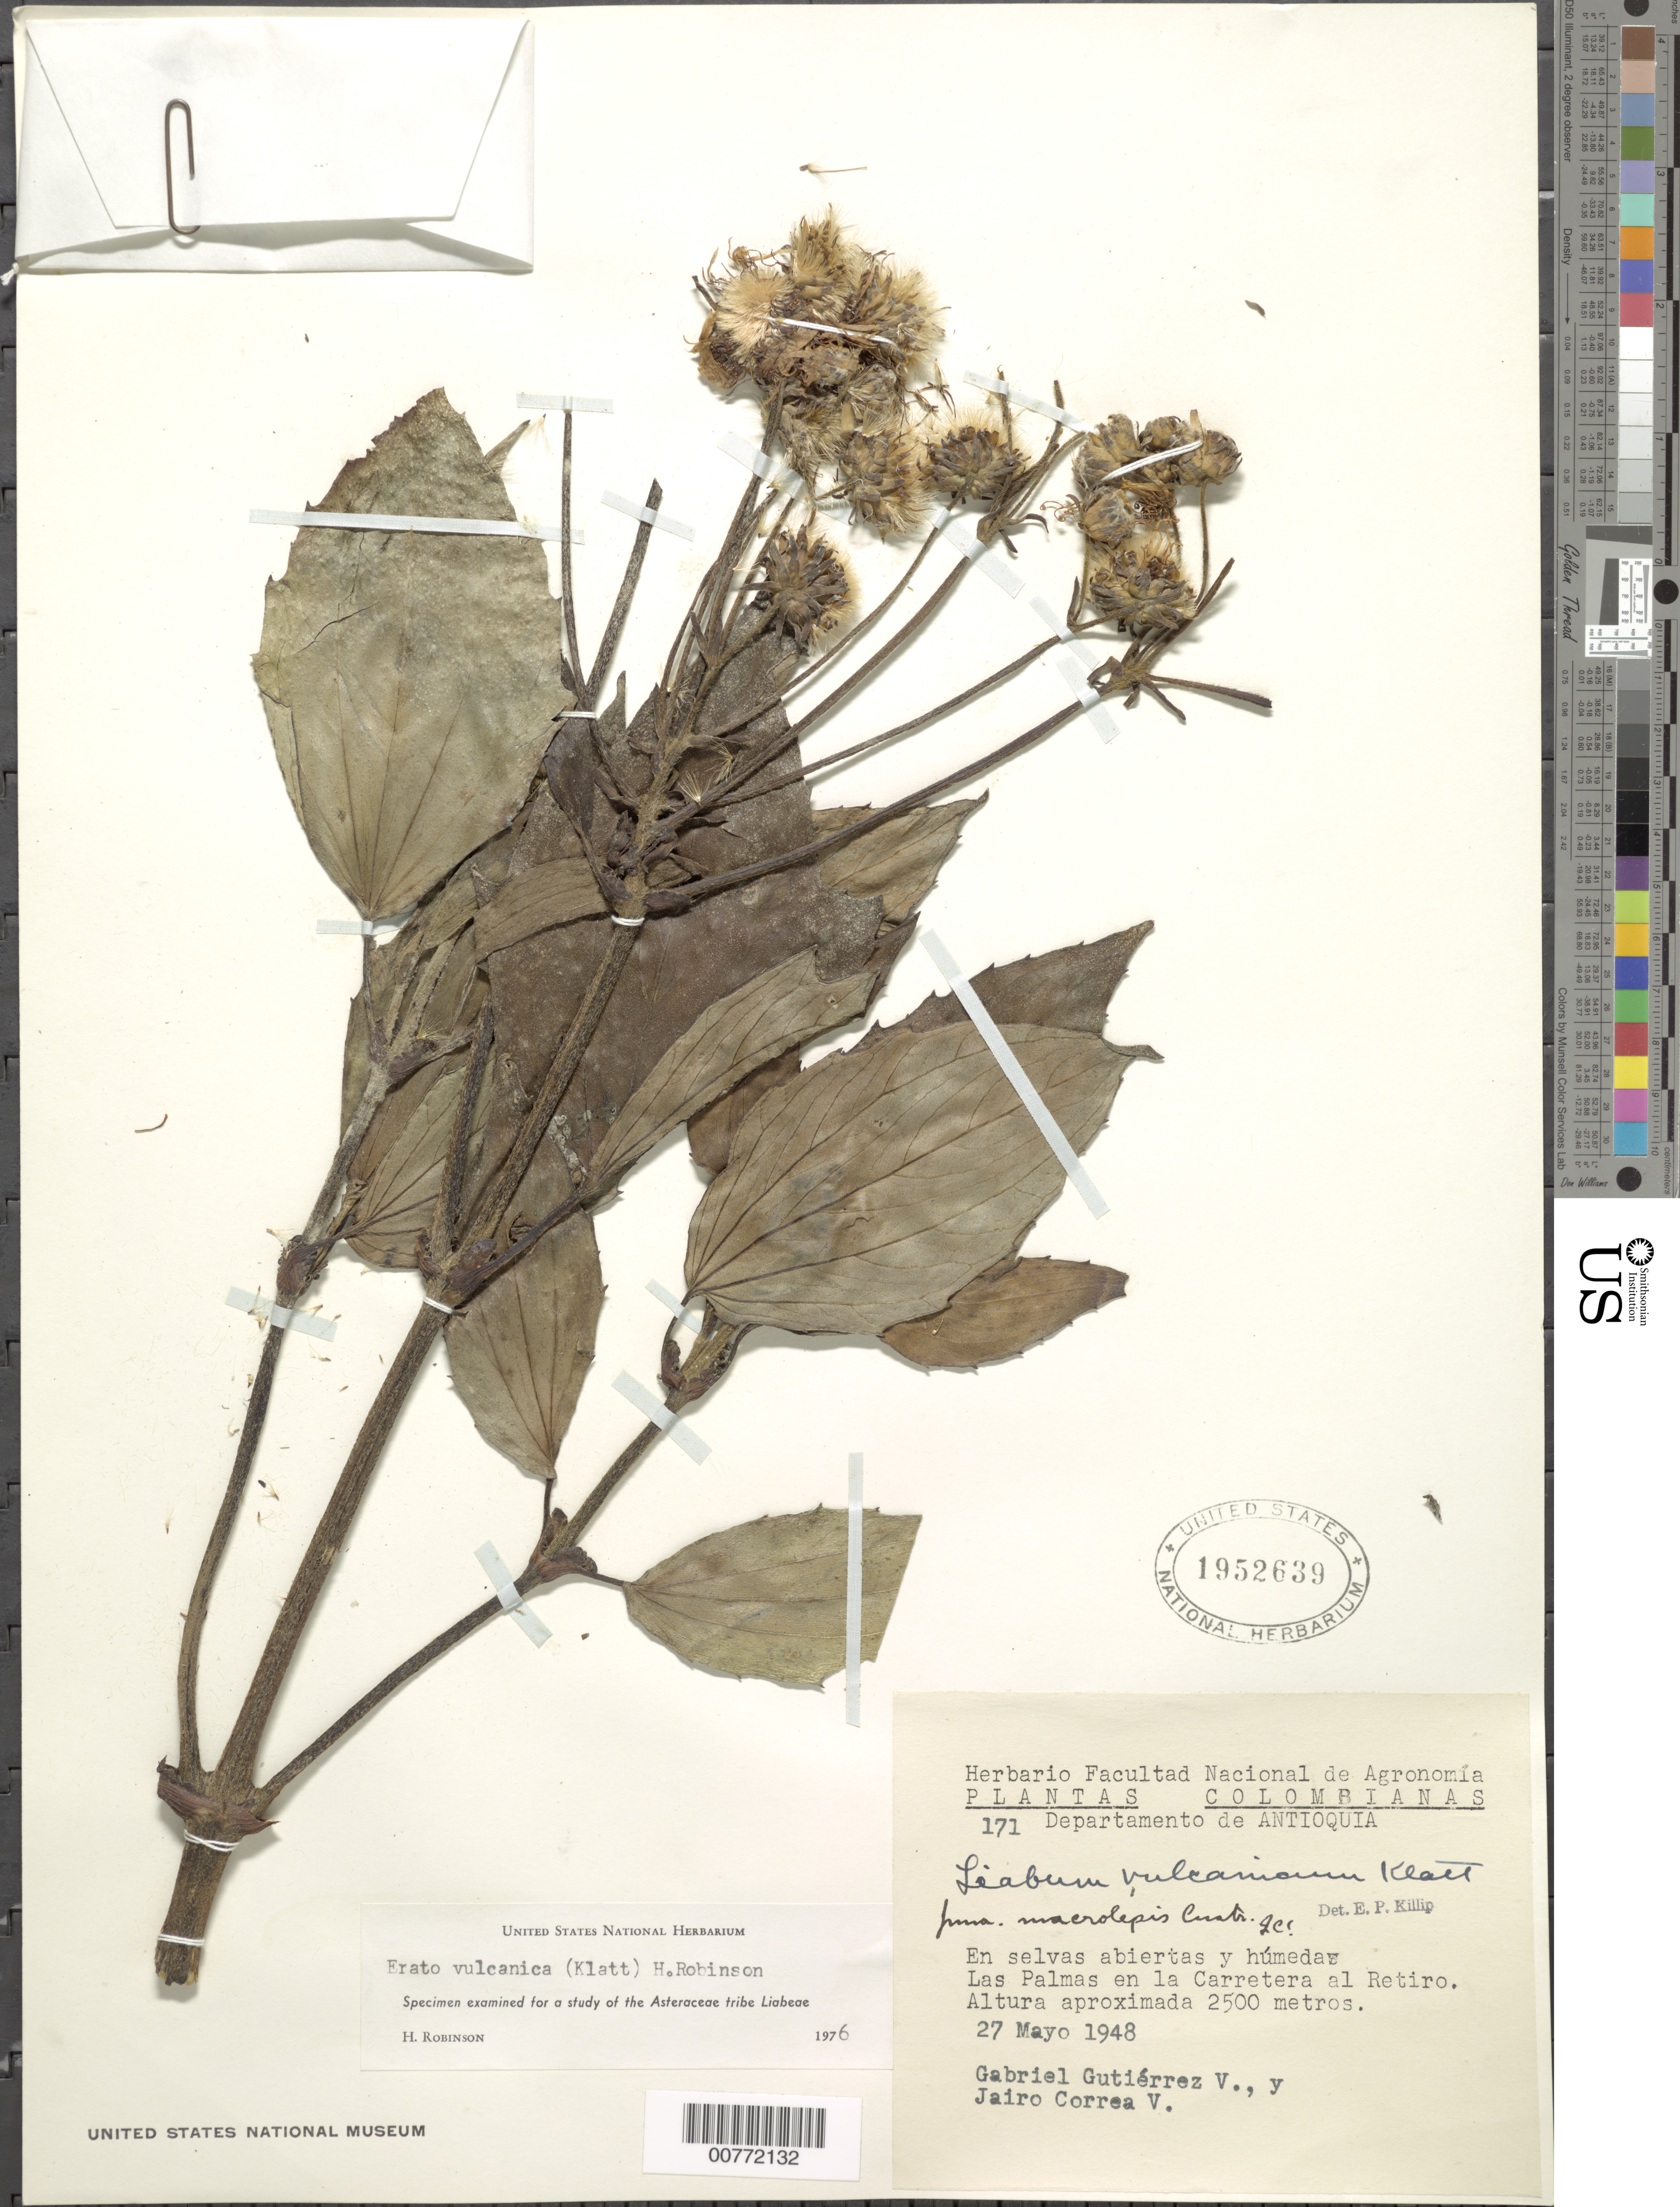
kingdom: Plantae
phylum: Tracheophyta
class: Magnoliopsida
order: Asterales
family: Asteraceae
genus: Erato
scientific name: Erato vulcanica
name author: (Klatt) H. Rob.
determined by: Robinson, Harold E., (US)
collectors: G. Gutiérrez V. & J. Correa V.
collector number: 171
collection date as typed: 27-May-48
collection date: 1948-05-27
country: Colombia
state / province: Antioquia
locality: Las Palmas en la Carretera al Retiro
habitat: Selva abiertas y humedas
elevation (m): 2500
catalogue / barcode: US 1952639